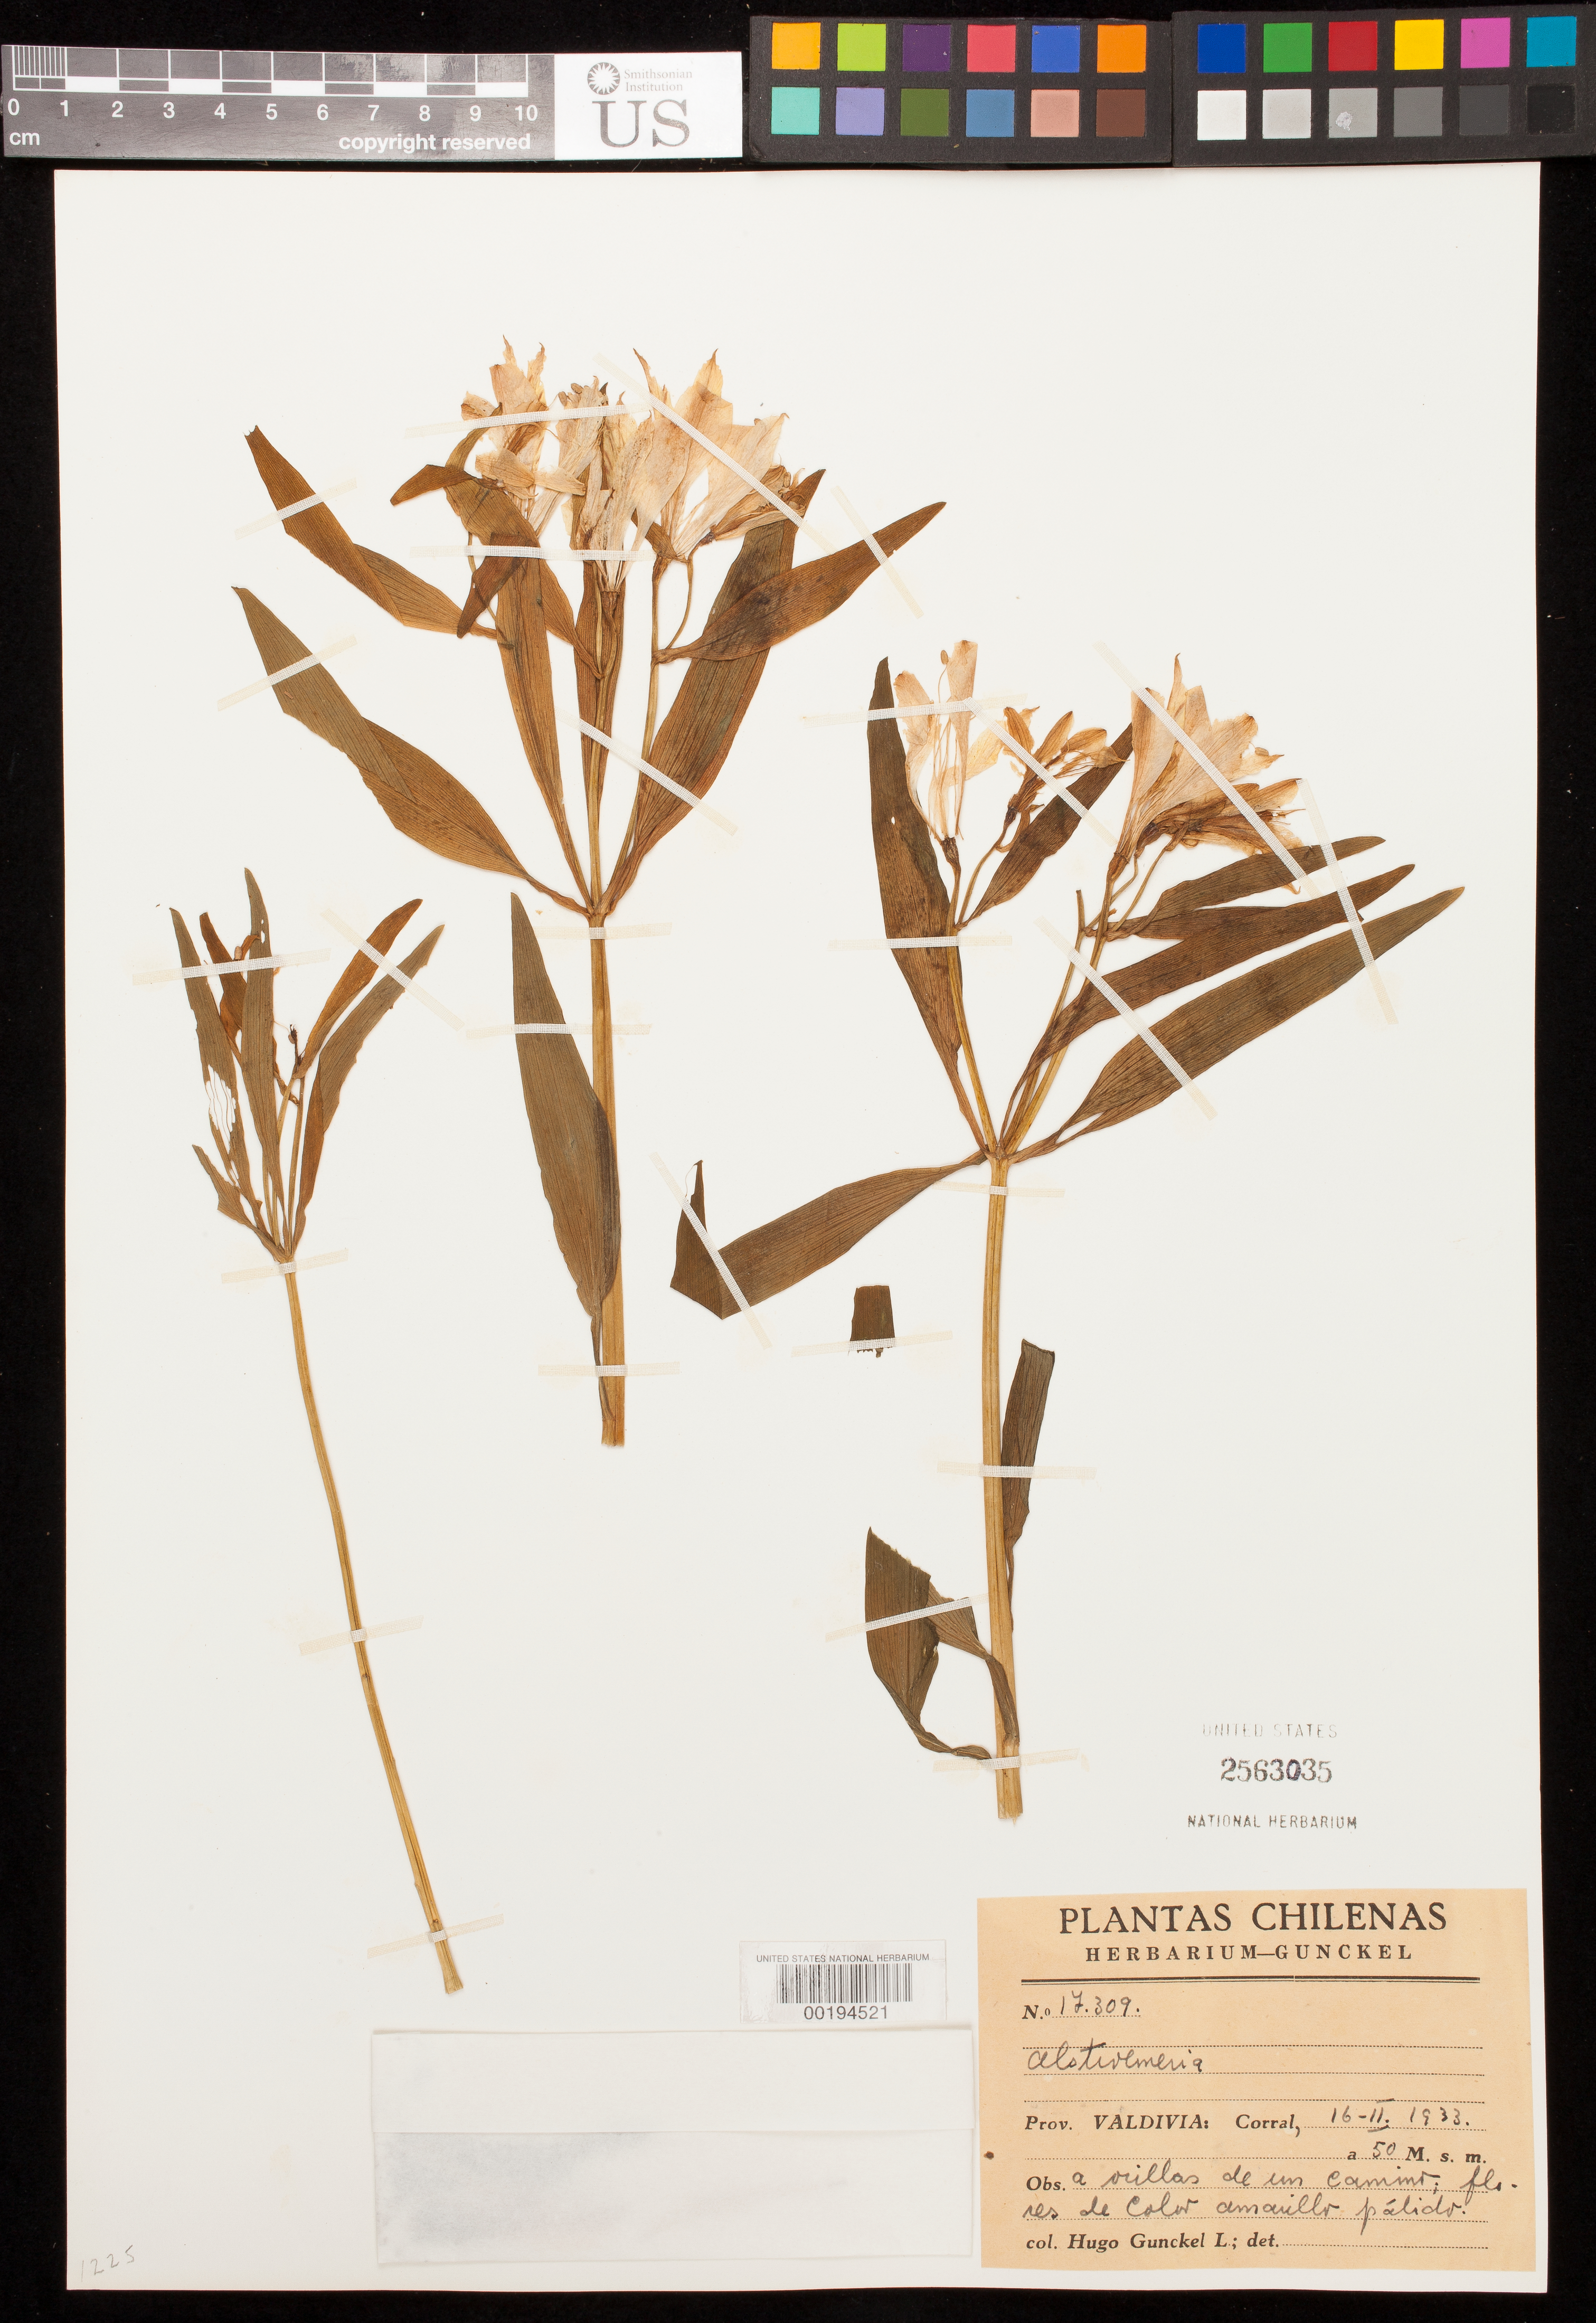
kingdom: Plantae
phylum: Tracheophyta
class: Liliopsida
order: Liliales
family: Alstroemeriaceae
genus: Alstroemeria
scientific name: Alstroemeria sp.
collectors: H. Gunckel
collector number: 1l309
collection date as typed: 06 Feb 1933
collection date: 1933-02-06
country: Chile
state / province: Los Lagos (X)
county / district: Valdivia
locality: Villages along road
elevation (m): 50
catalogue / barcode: US 2563035